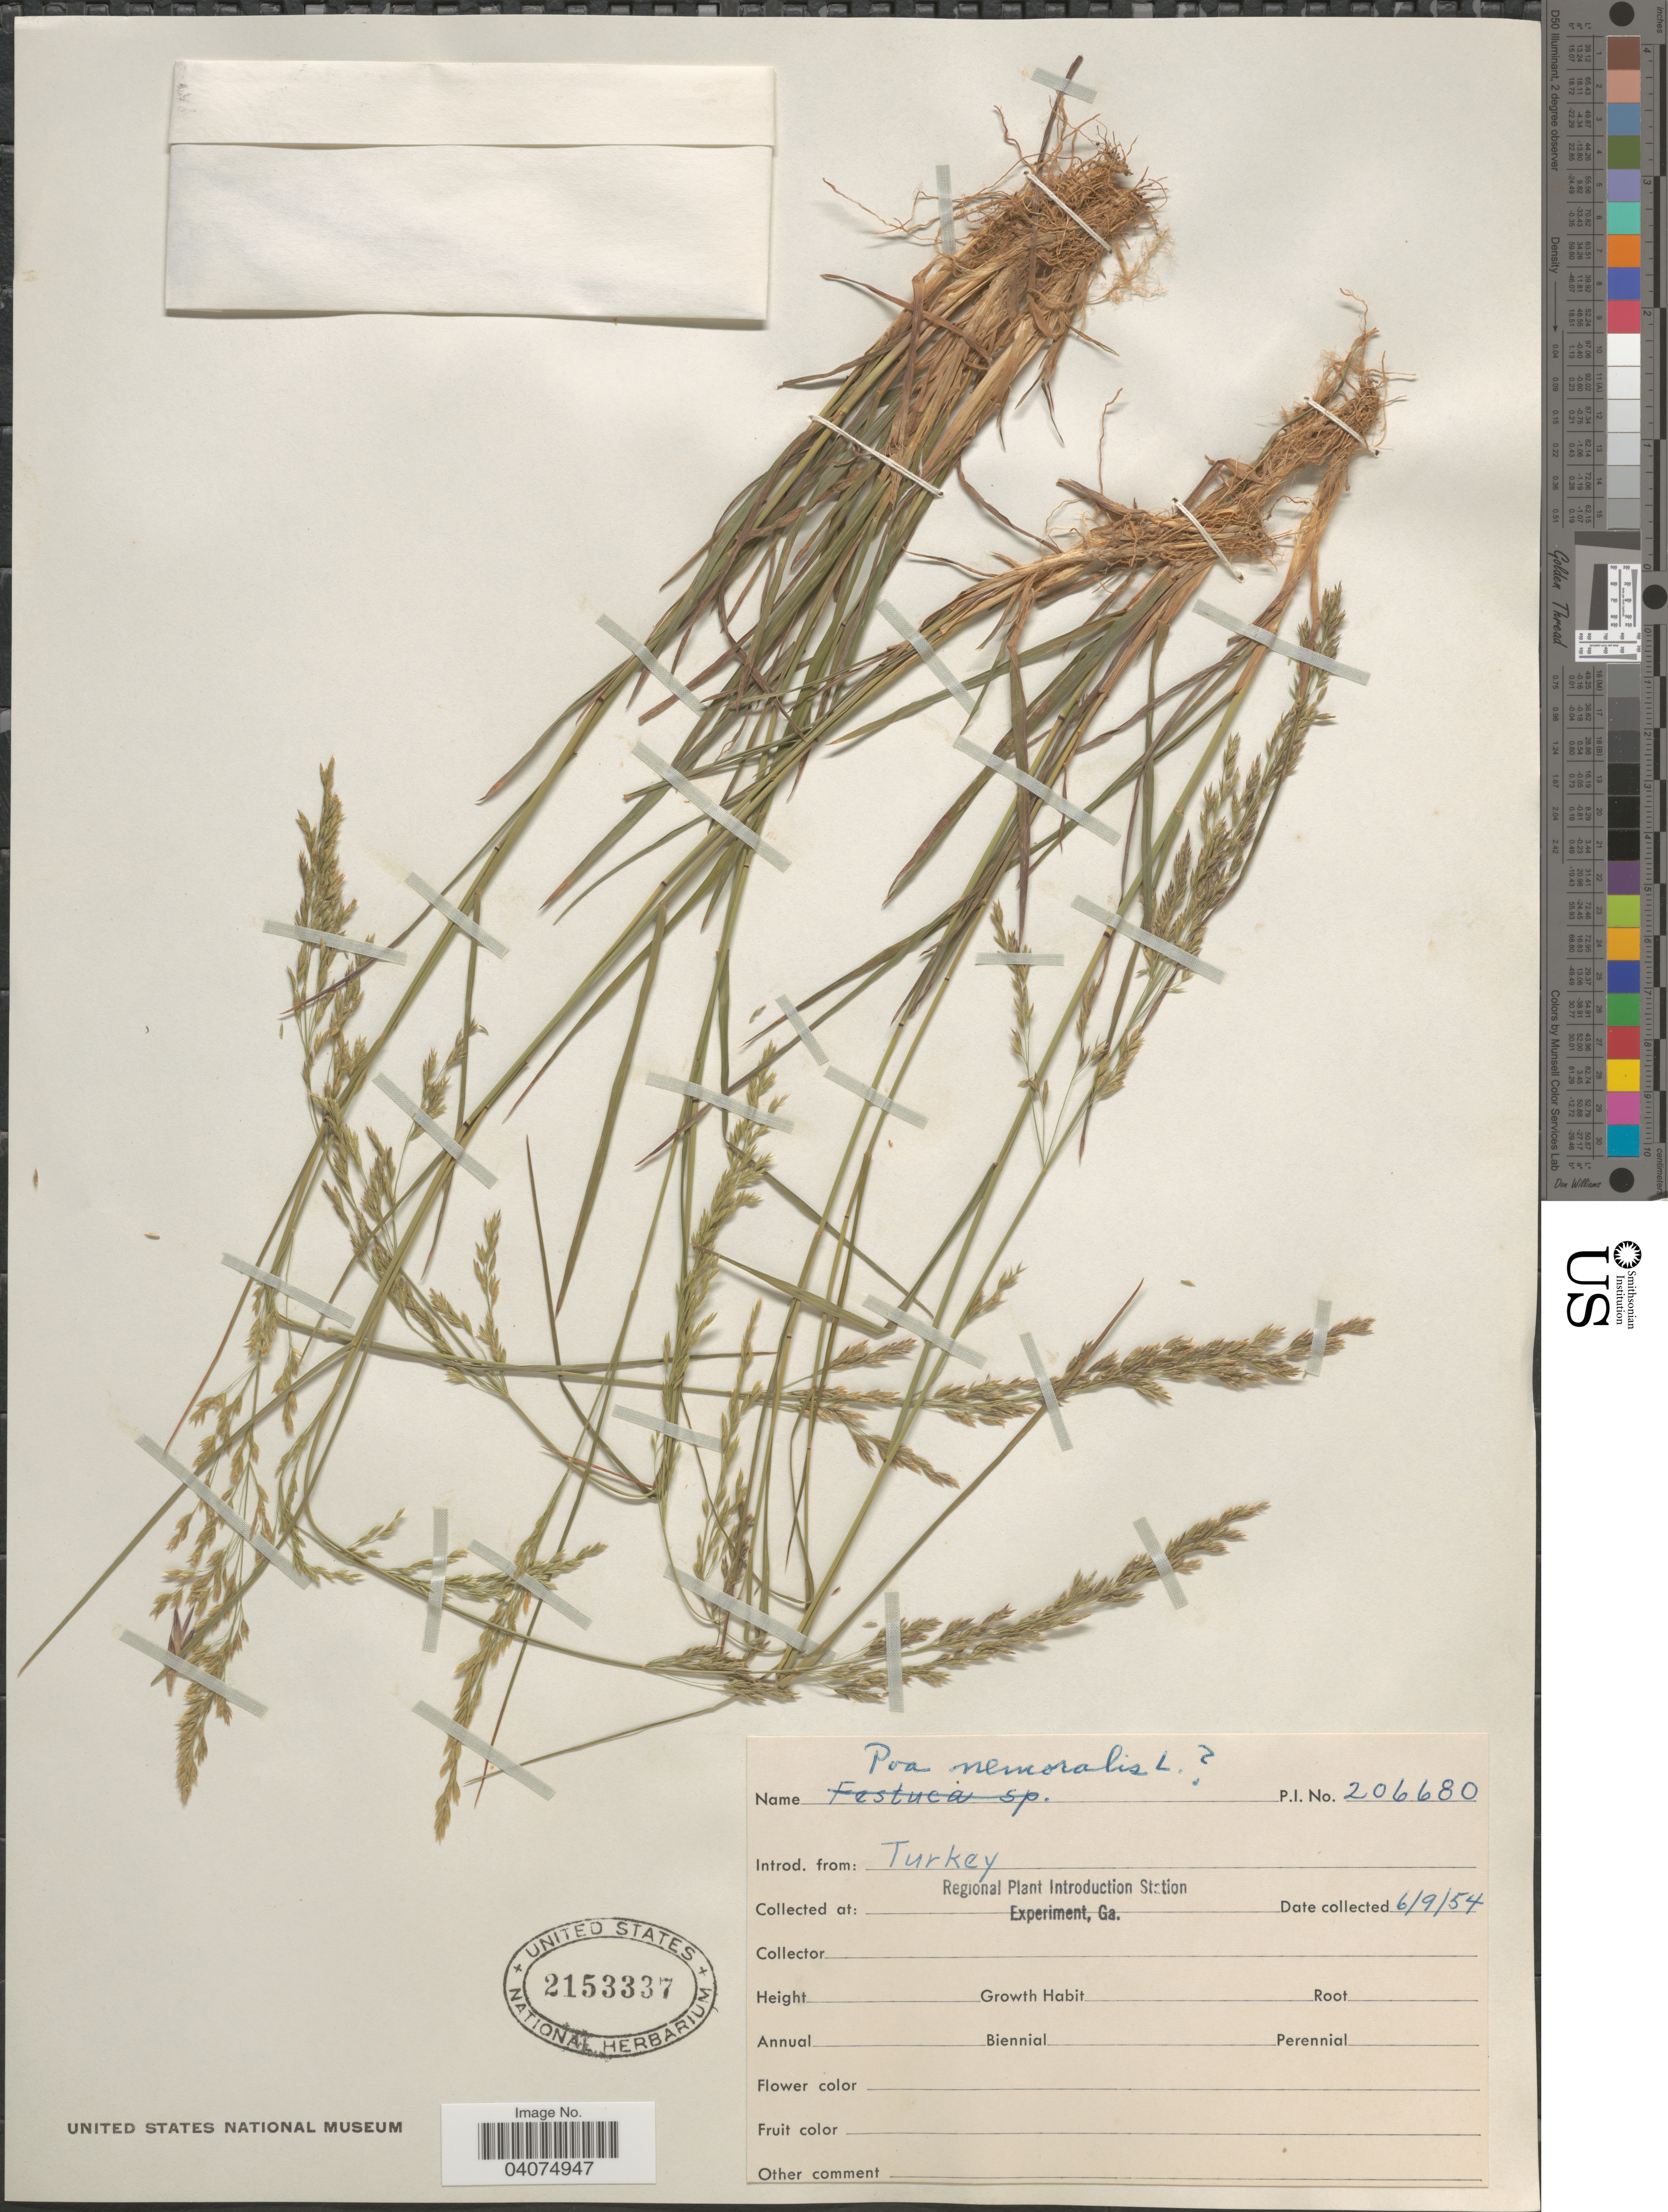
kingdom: Plantae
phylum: Tracheophyta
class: Liliopsida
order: Poales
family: Poaceae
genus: Poa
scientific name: Poa nemoralis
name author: L.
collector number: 206680?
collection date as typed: Transcribed d/m/y: 9/6/54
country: United States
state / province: Georgia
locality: Regional Plant Introduction Station Experiment.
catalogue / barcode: US 2153337